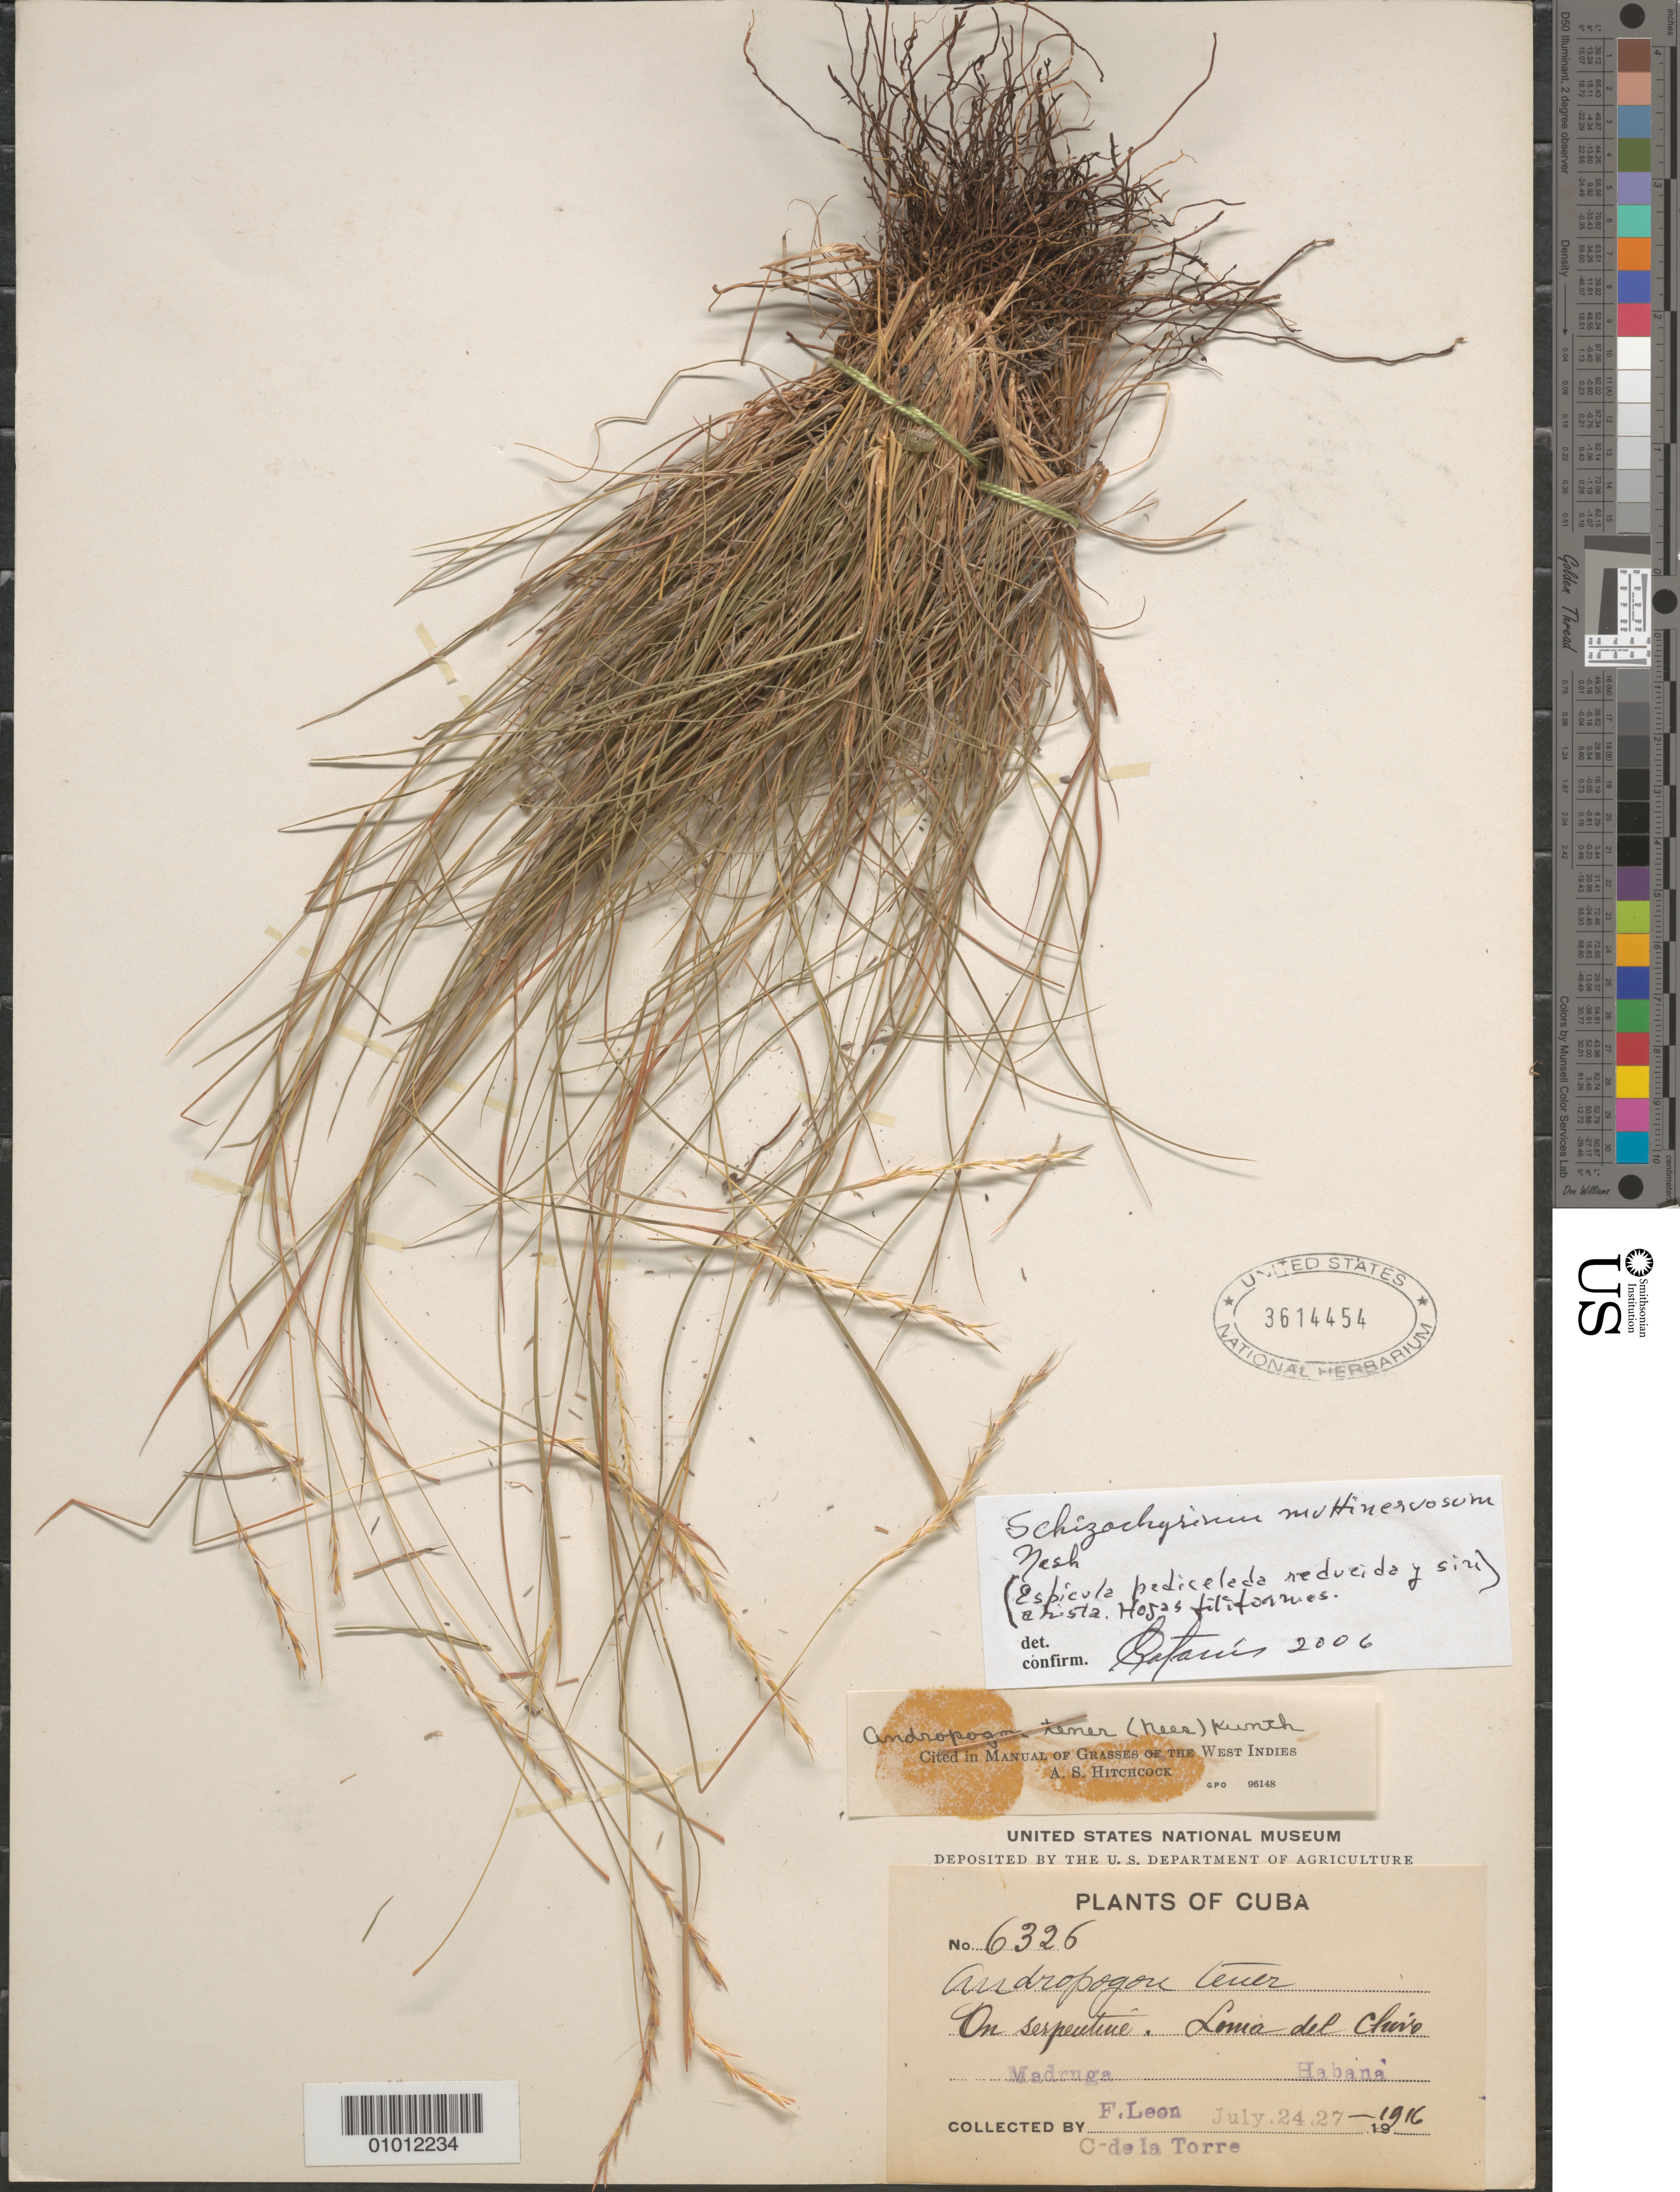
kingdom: Plantae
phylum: Tracheophyta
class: Liliopsida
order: Poales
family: Poaceae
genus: Schizachyrium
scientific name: Schizachyrium multinervosum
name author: Nash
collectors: Bro. León & C. Torres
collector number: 6326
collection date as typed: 24 Jul 1916 and 27 Jul 1916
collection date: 1916-07-24,1916-07-27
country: Cuba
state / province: La Habana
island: Cuba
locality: Loma del Chivo [sp]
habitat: On serpentine soil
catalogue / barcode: US 3614454